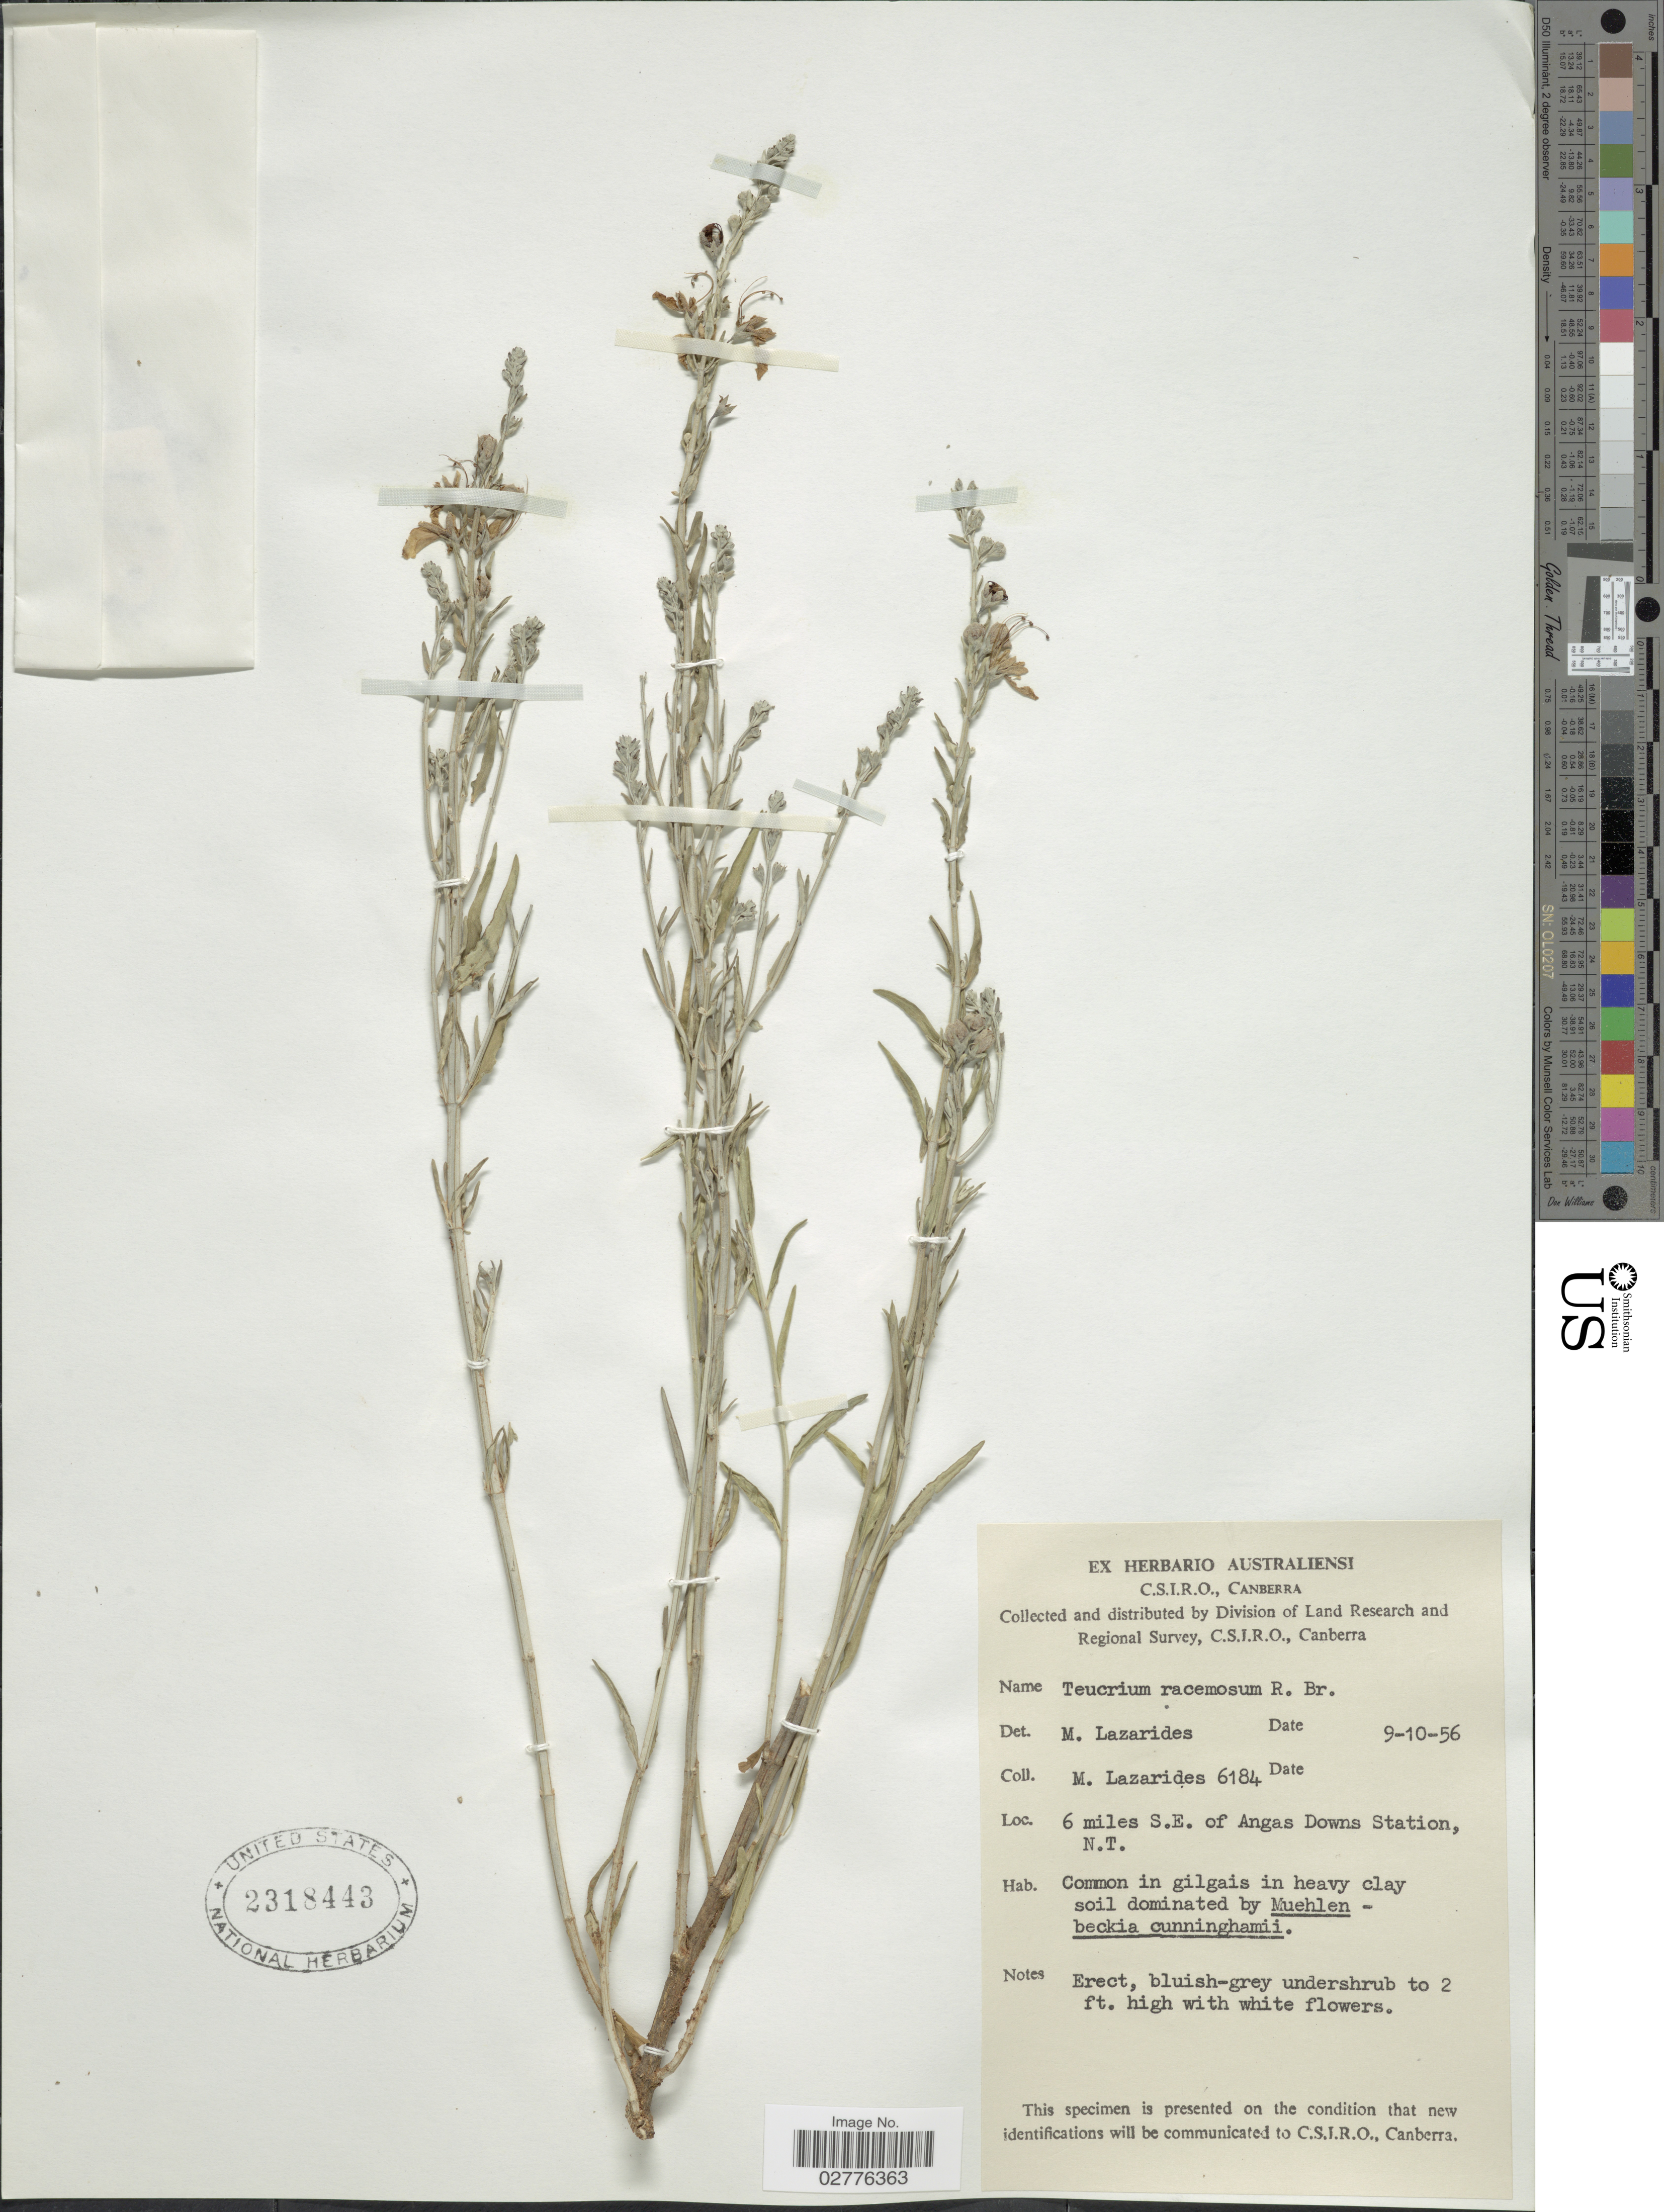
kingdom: Plantae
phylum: Tracheophyta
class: Magnoliopsida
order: Lamiales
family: Lamiaceae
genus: Teucrium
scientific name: Teucrium racemosum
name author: R. Br.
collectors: M. Lazarides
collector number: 6184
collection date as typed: Transcribed d/m/y: 9/10/56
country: Australia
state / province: Northern Territory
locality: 6 miles S.E. of Angas Downs Station, N.T.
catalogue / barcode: US 2318443